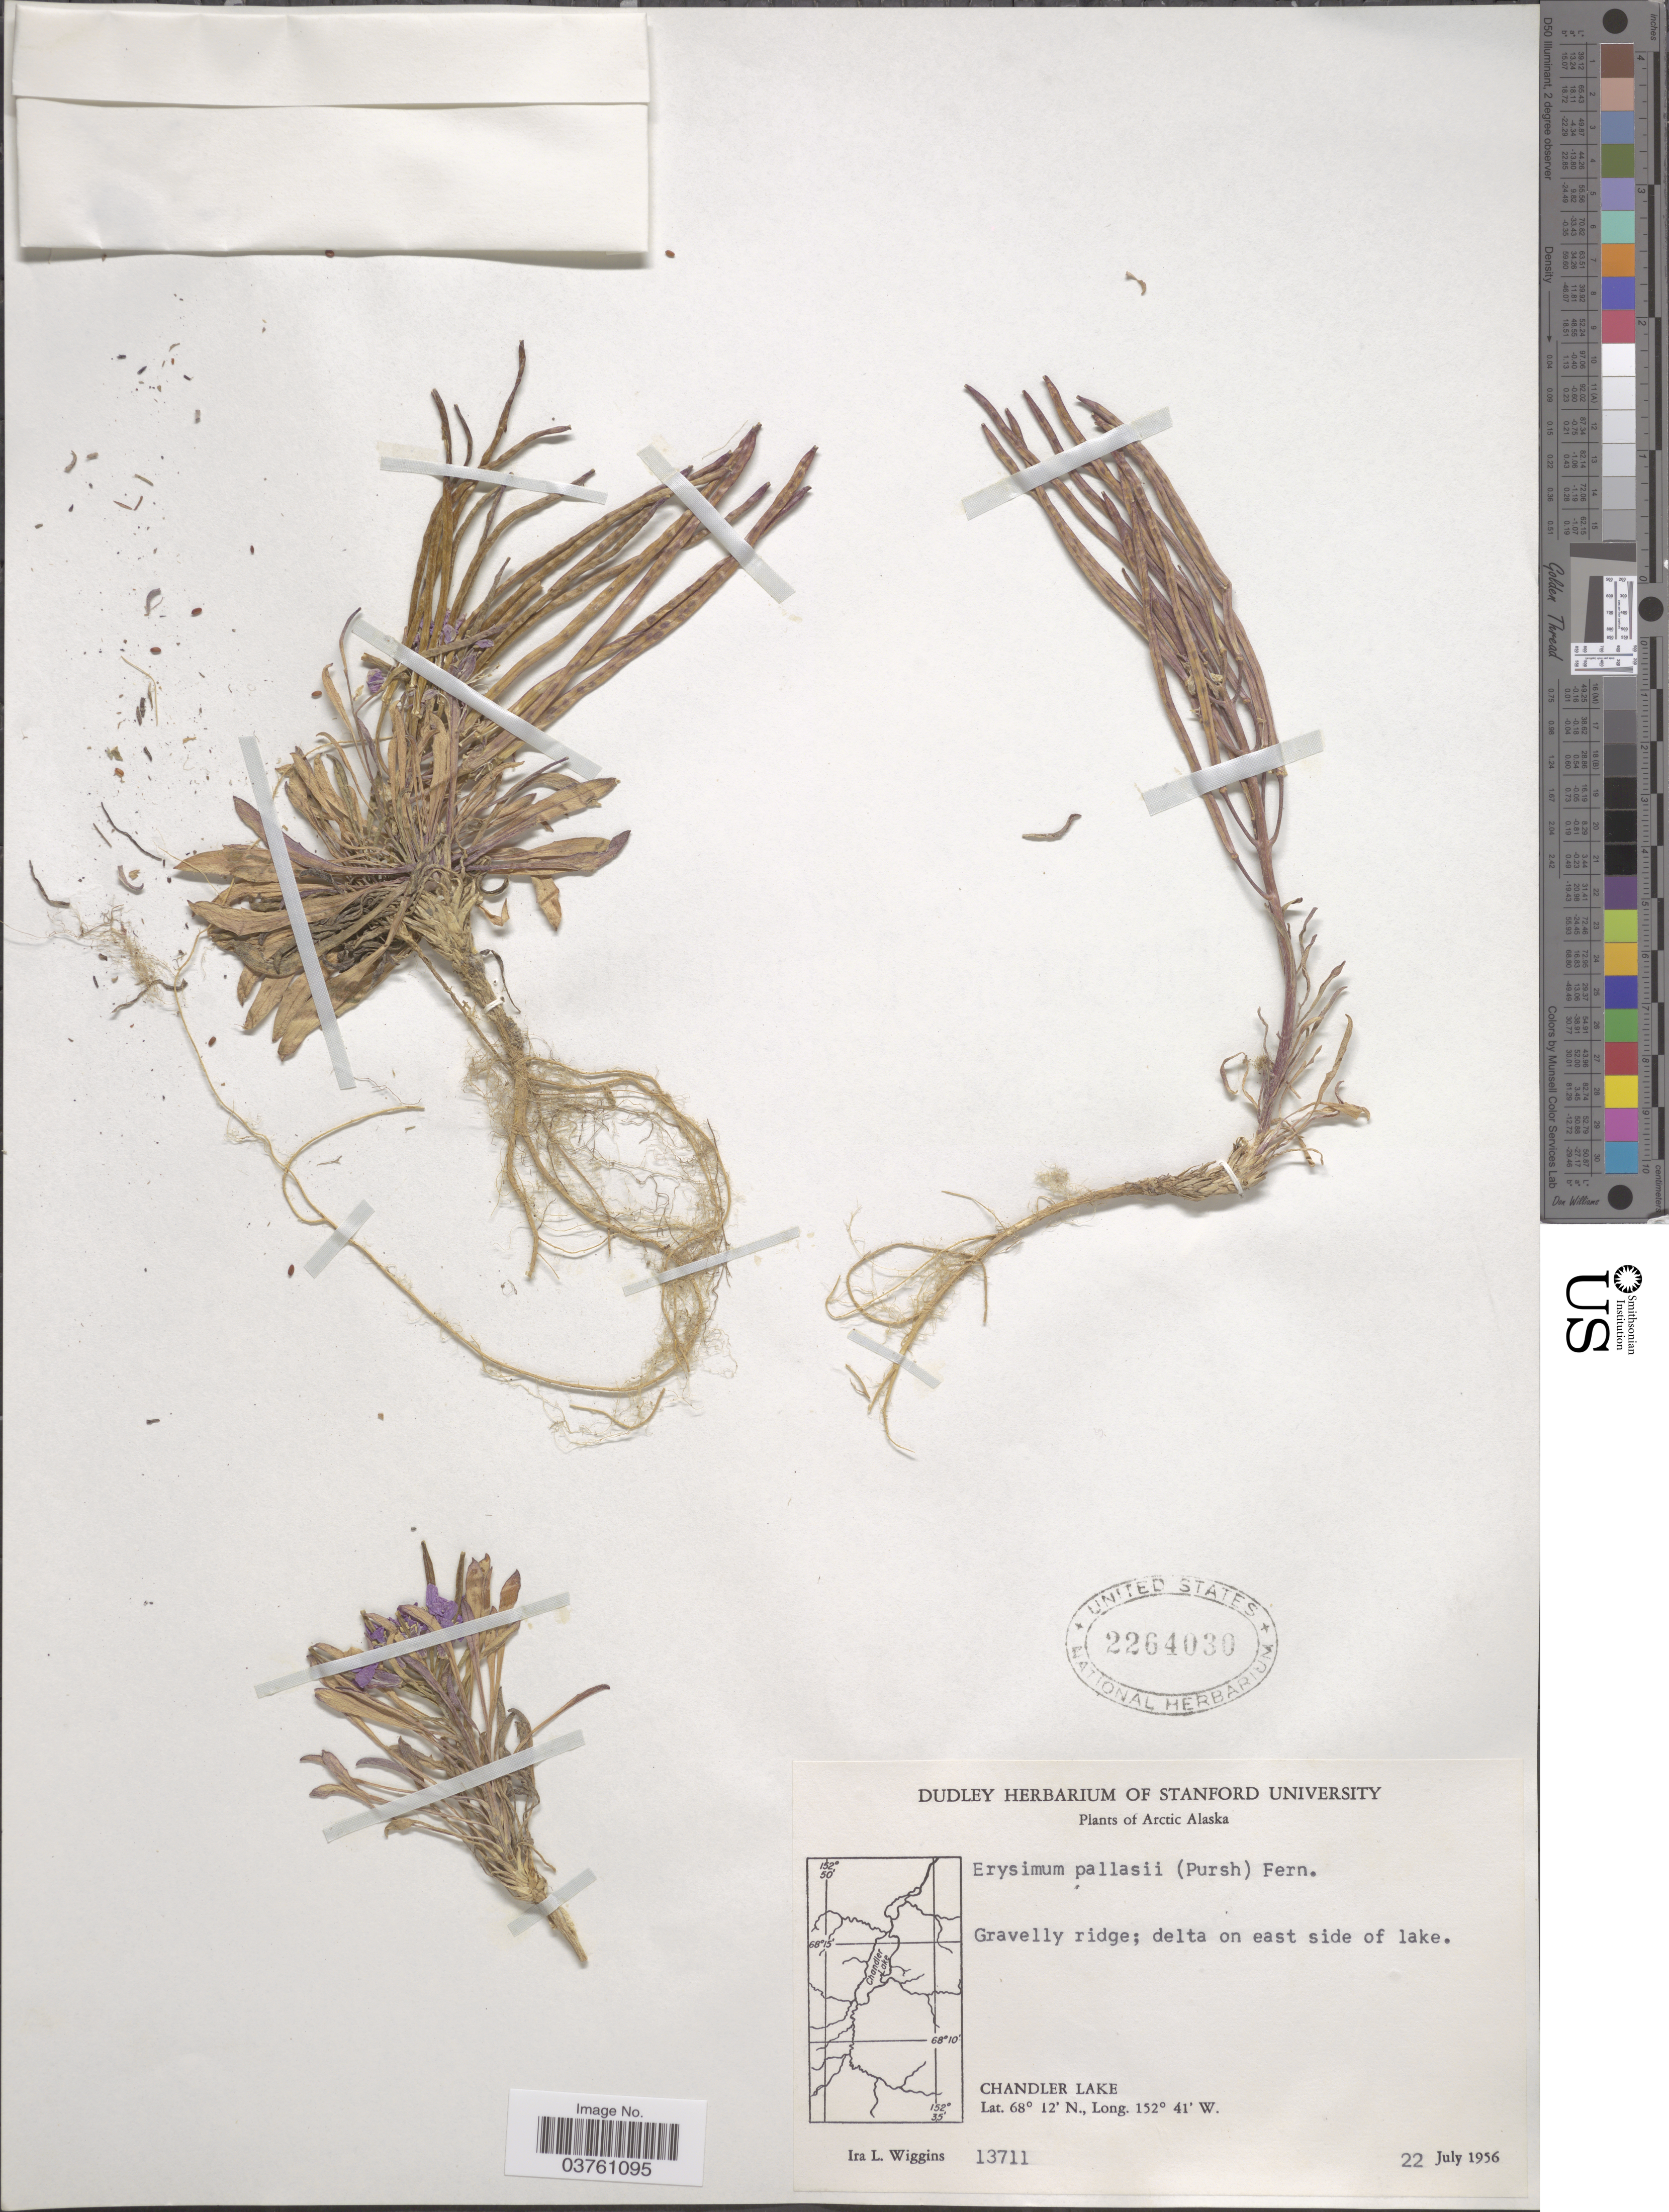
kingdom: Plantae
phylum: Tracheophyta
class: Magnoliopsida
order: Brassicales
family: Brassicaceae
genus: Erysimum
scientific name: Erysimum pallasii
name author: (Pursh) Fernald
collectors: I. L. Wiggins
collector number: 13711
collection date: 1956-07-22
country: United States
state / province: Alaska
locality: Arctic Alaska. Gravelly ridge; delta on east side of lake. Chandler Lake.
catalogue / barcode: US 2264030